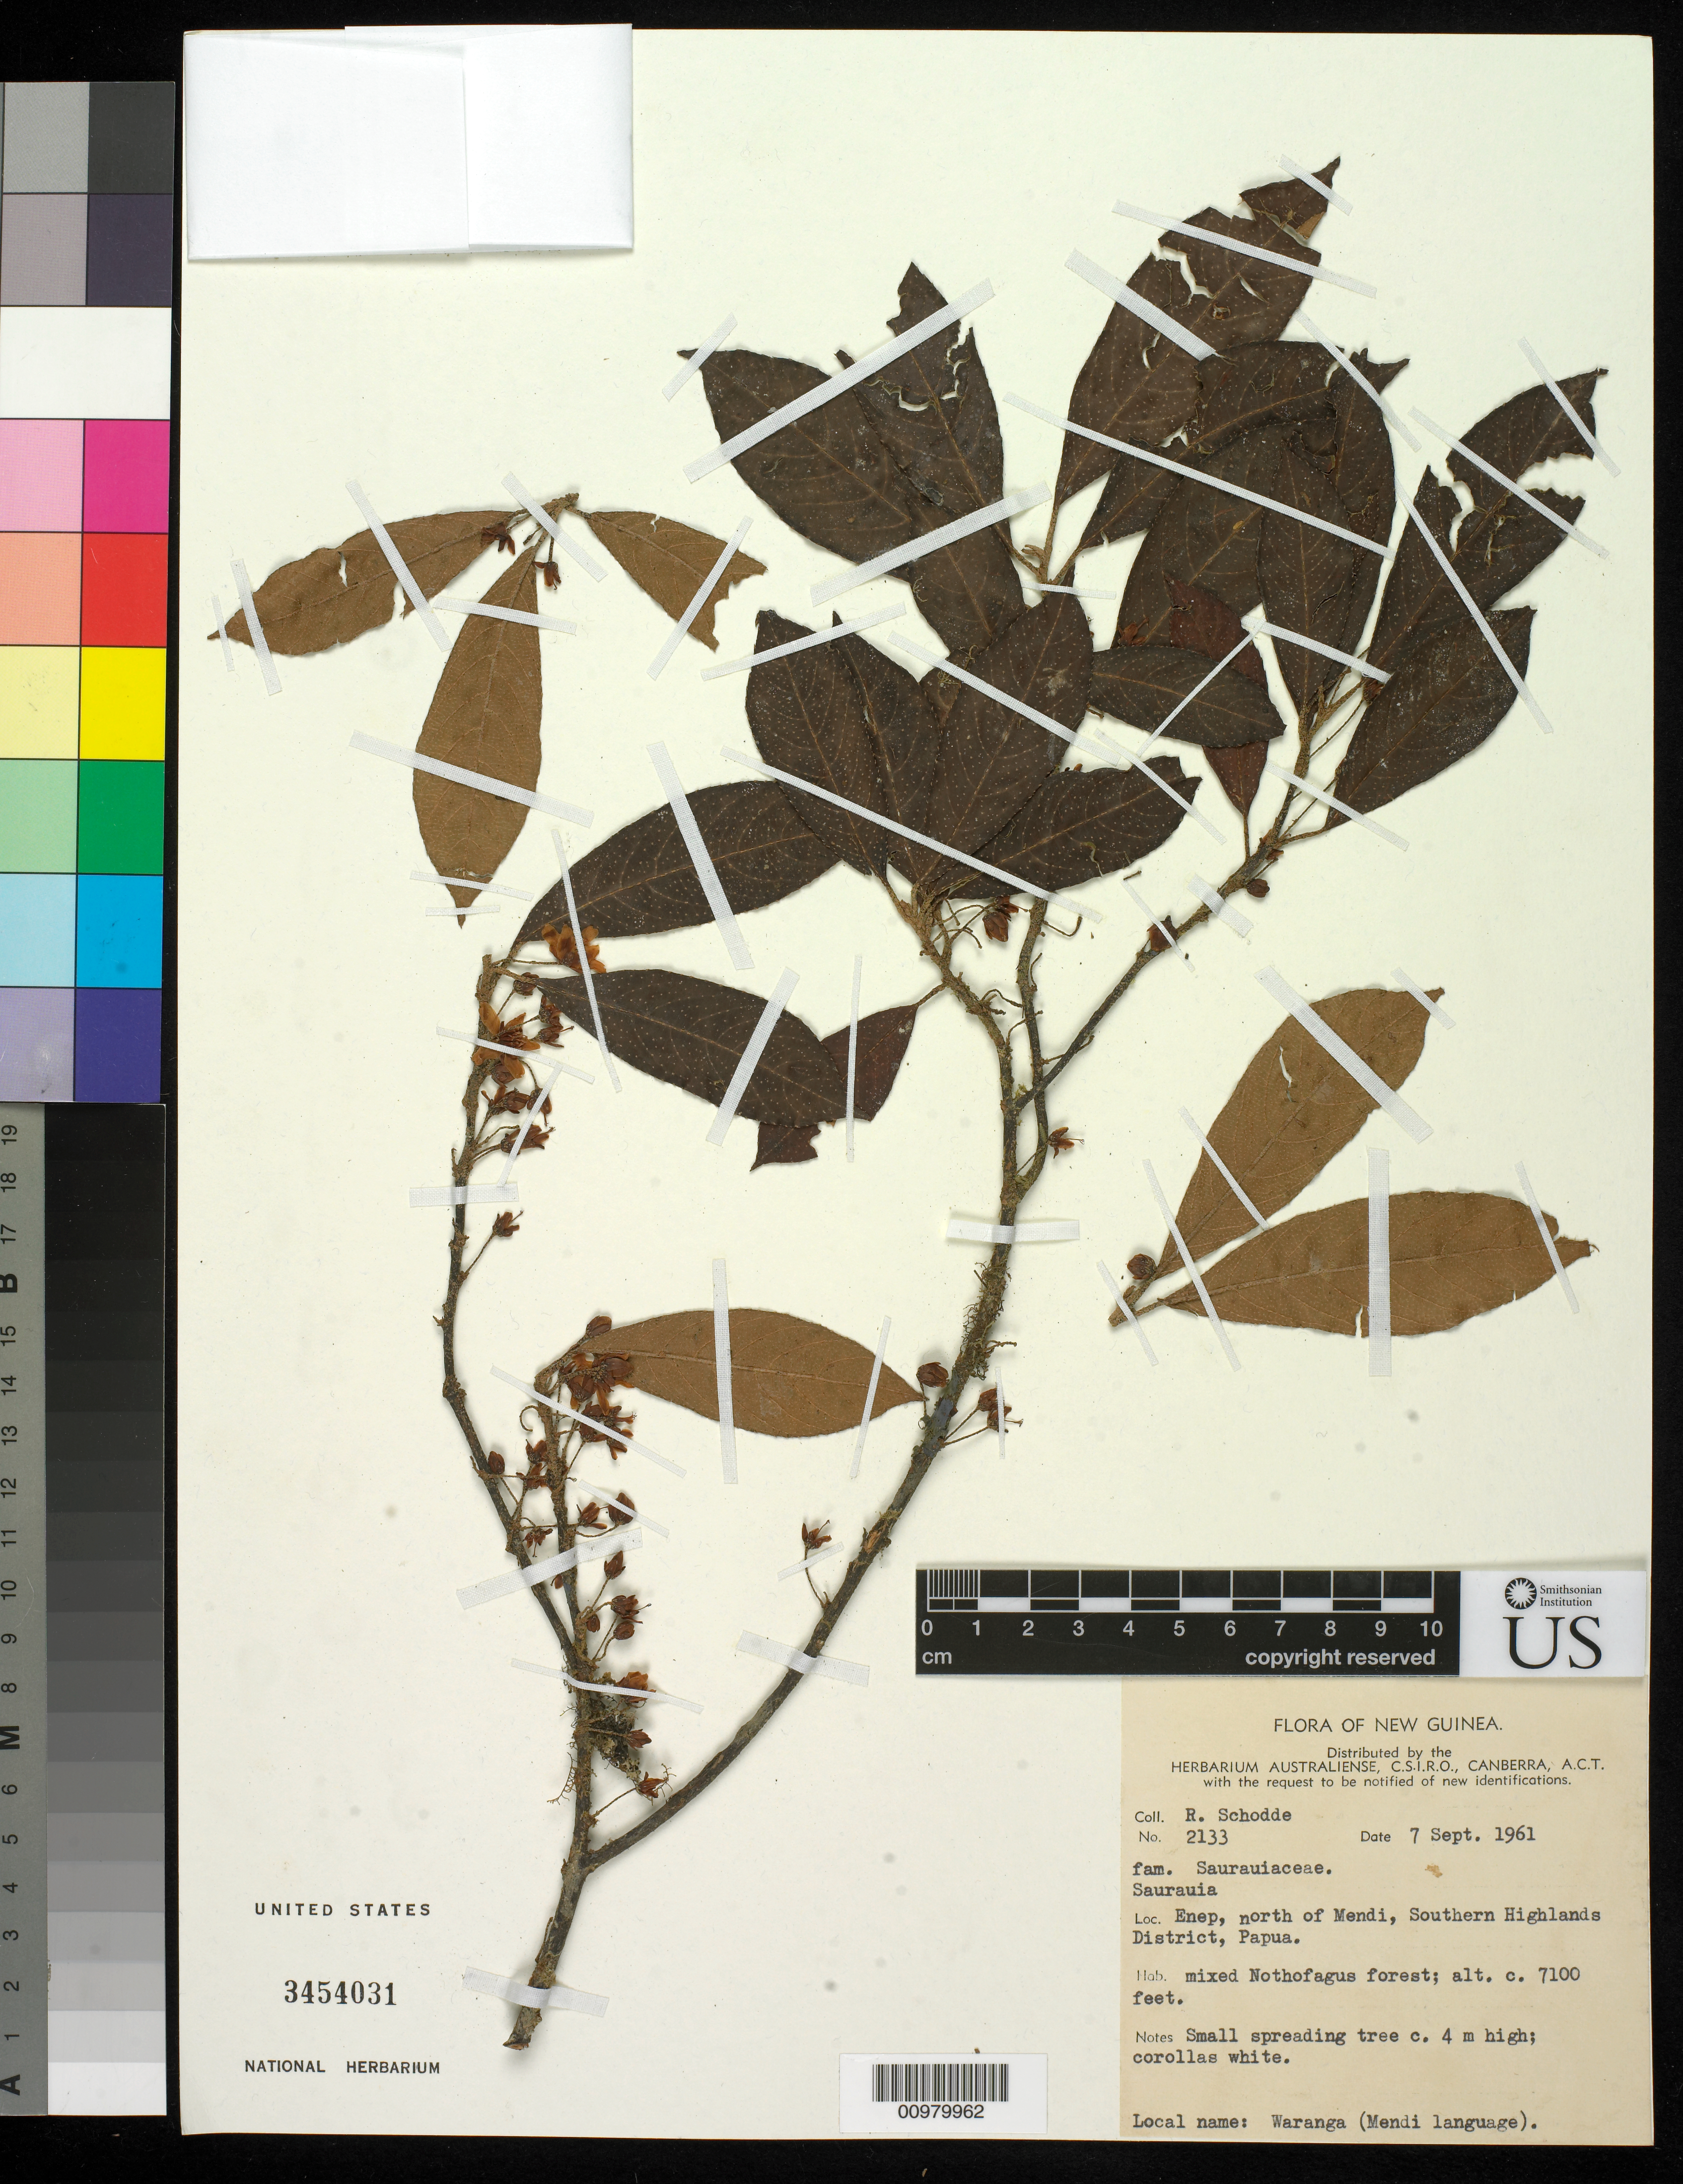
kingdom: Plantae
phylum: Tracheophyta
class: Magnoliopsida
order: Ericales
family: Actinidiaceae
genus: Saurauia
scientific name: Saurauia sp.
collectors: R. Schodde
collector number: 2133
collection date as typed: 07 Sep 1961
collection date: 1961-09-07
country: Papua New Guinea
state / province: Southern Highlands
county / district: Mendi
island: New Guinea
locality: Enep, north of Mendi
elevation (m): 2164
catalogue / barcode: US 3454031